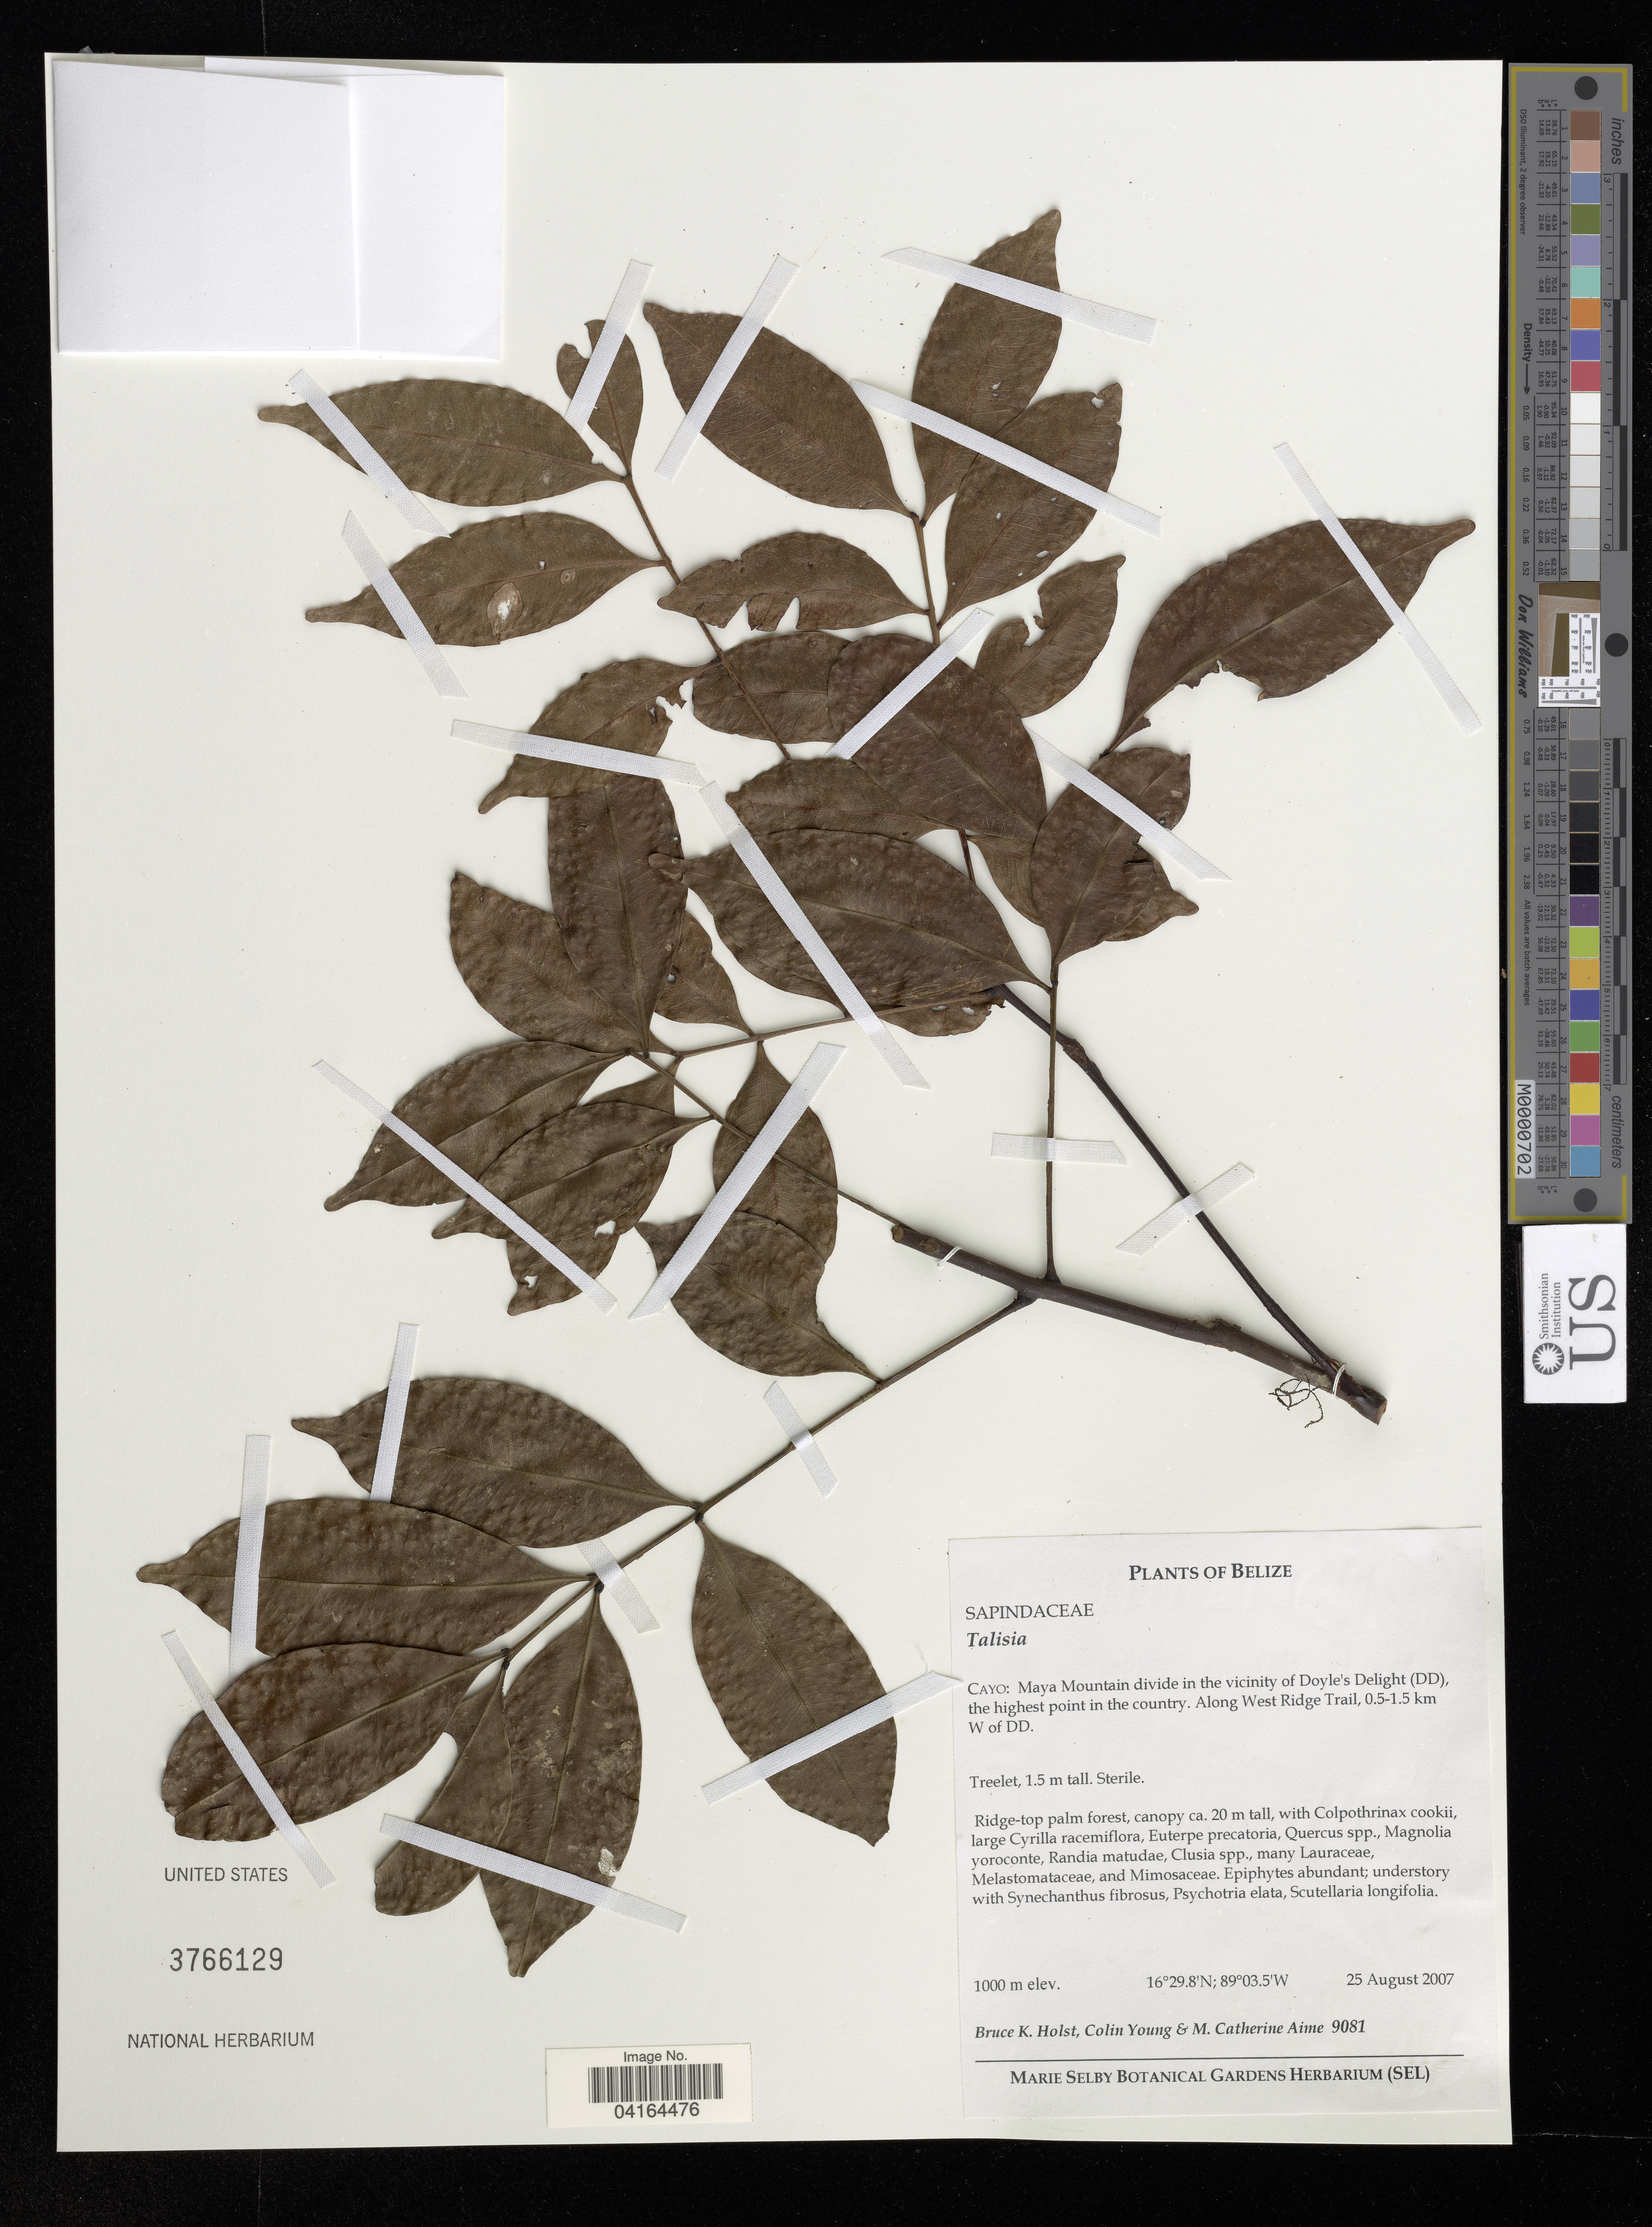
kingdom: Plantae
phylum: Tracheophyta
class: Magnoliopsida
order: Sapindales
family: Sapindaceae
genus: Matayba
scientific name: Matayba oppositifolia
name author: (A. Rich.) Britton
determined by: Acevedo-Rodriguez, P., (US), Smithsonian Institution - National Museum of Natural History (UNITED STATES)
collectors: B. Holst, C. Young & M. Aime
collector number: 9081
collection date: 2007-08-25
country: Belize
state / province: Cayo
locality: Maya Mountain divide in the vicinity of Doyle's Delight (DD), the highest point in the country. Along West Ridge Trail, 0.5-1.5 km W of DD.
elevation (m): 1000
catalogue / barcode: US 3766129